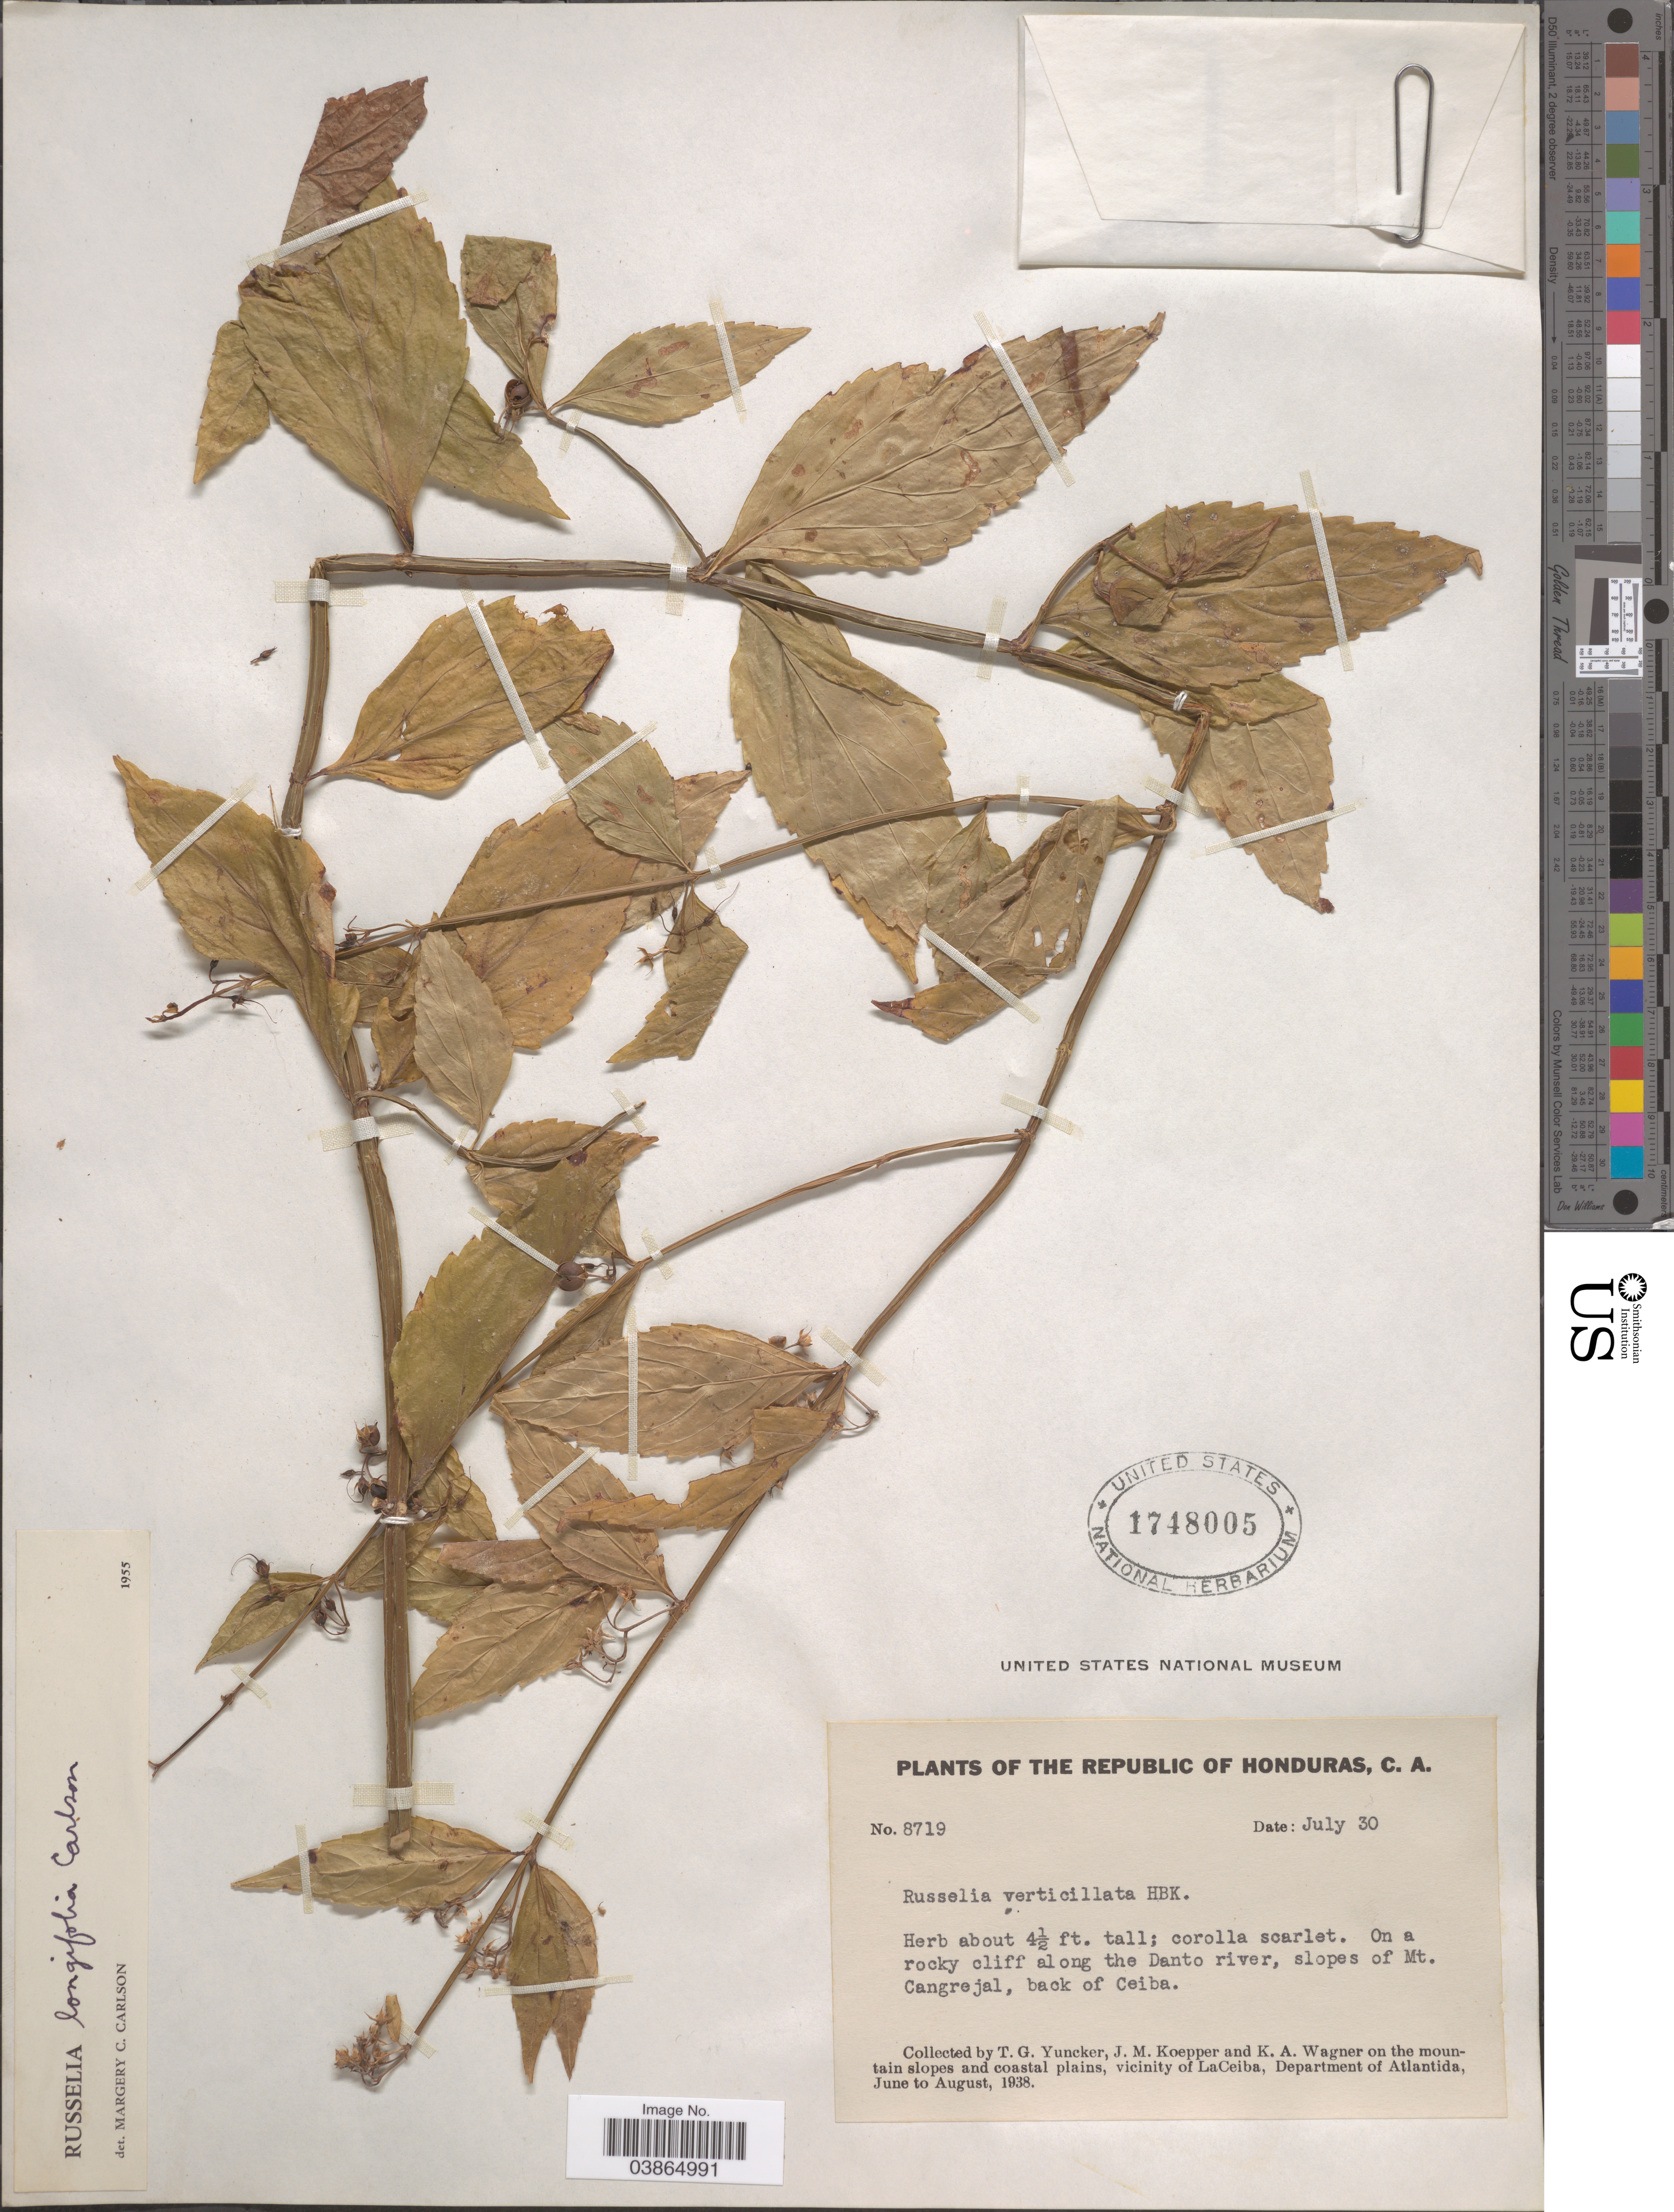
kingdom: Plantae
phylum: Tracheophyta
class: Magnoliopsida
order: Lamiales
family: Plantaginaceae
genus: Russelia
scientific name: Russelia longifolia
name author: Carlson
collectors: T. G. Yuncker, J. M. Koepper & K. A. Wagner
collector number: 8719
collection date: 1938-07-30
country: Honduras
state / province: Atlantida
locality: On a rocky cliff along the Danto river, slopes of Mt. Cangrejal, back of Ceiba. On the mountain slopes and coastal plains, vicinity of LaCeiba, Department of Atlantida.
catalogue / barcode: US 1748005